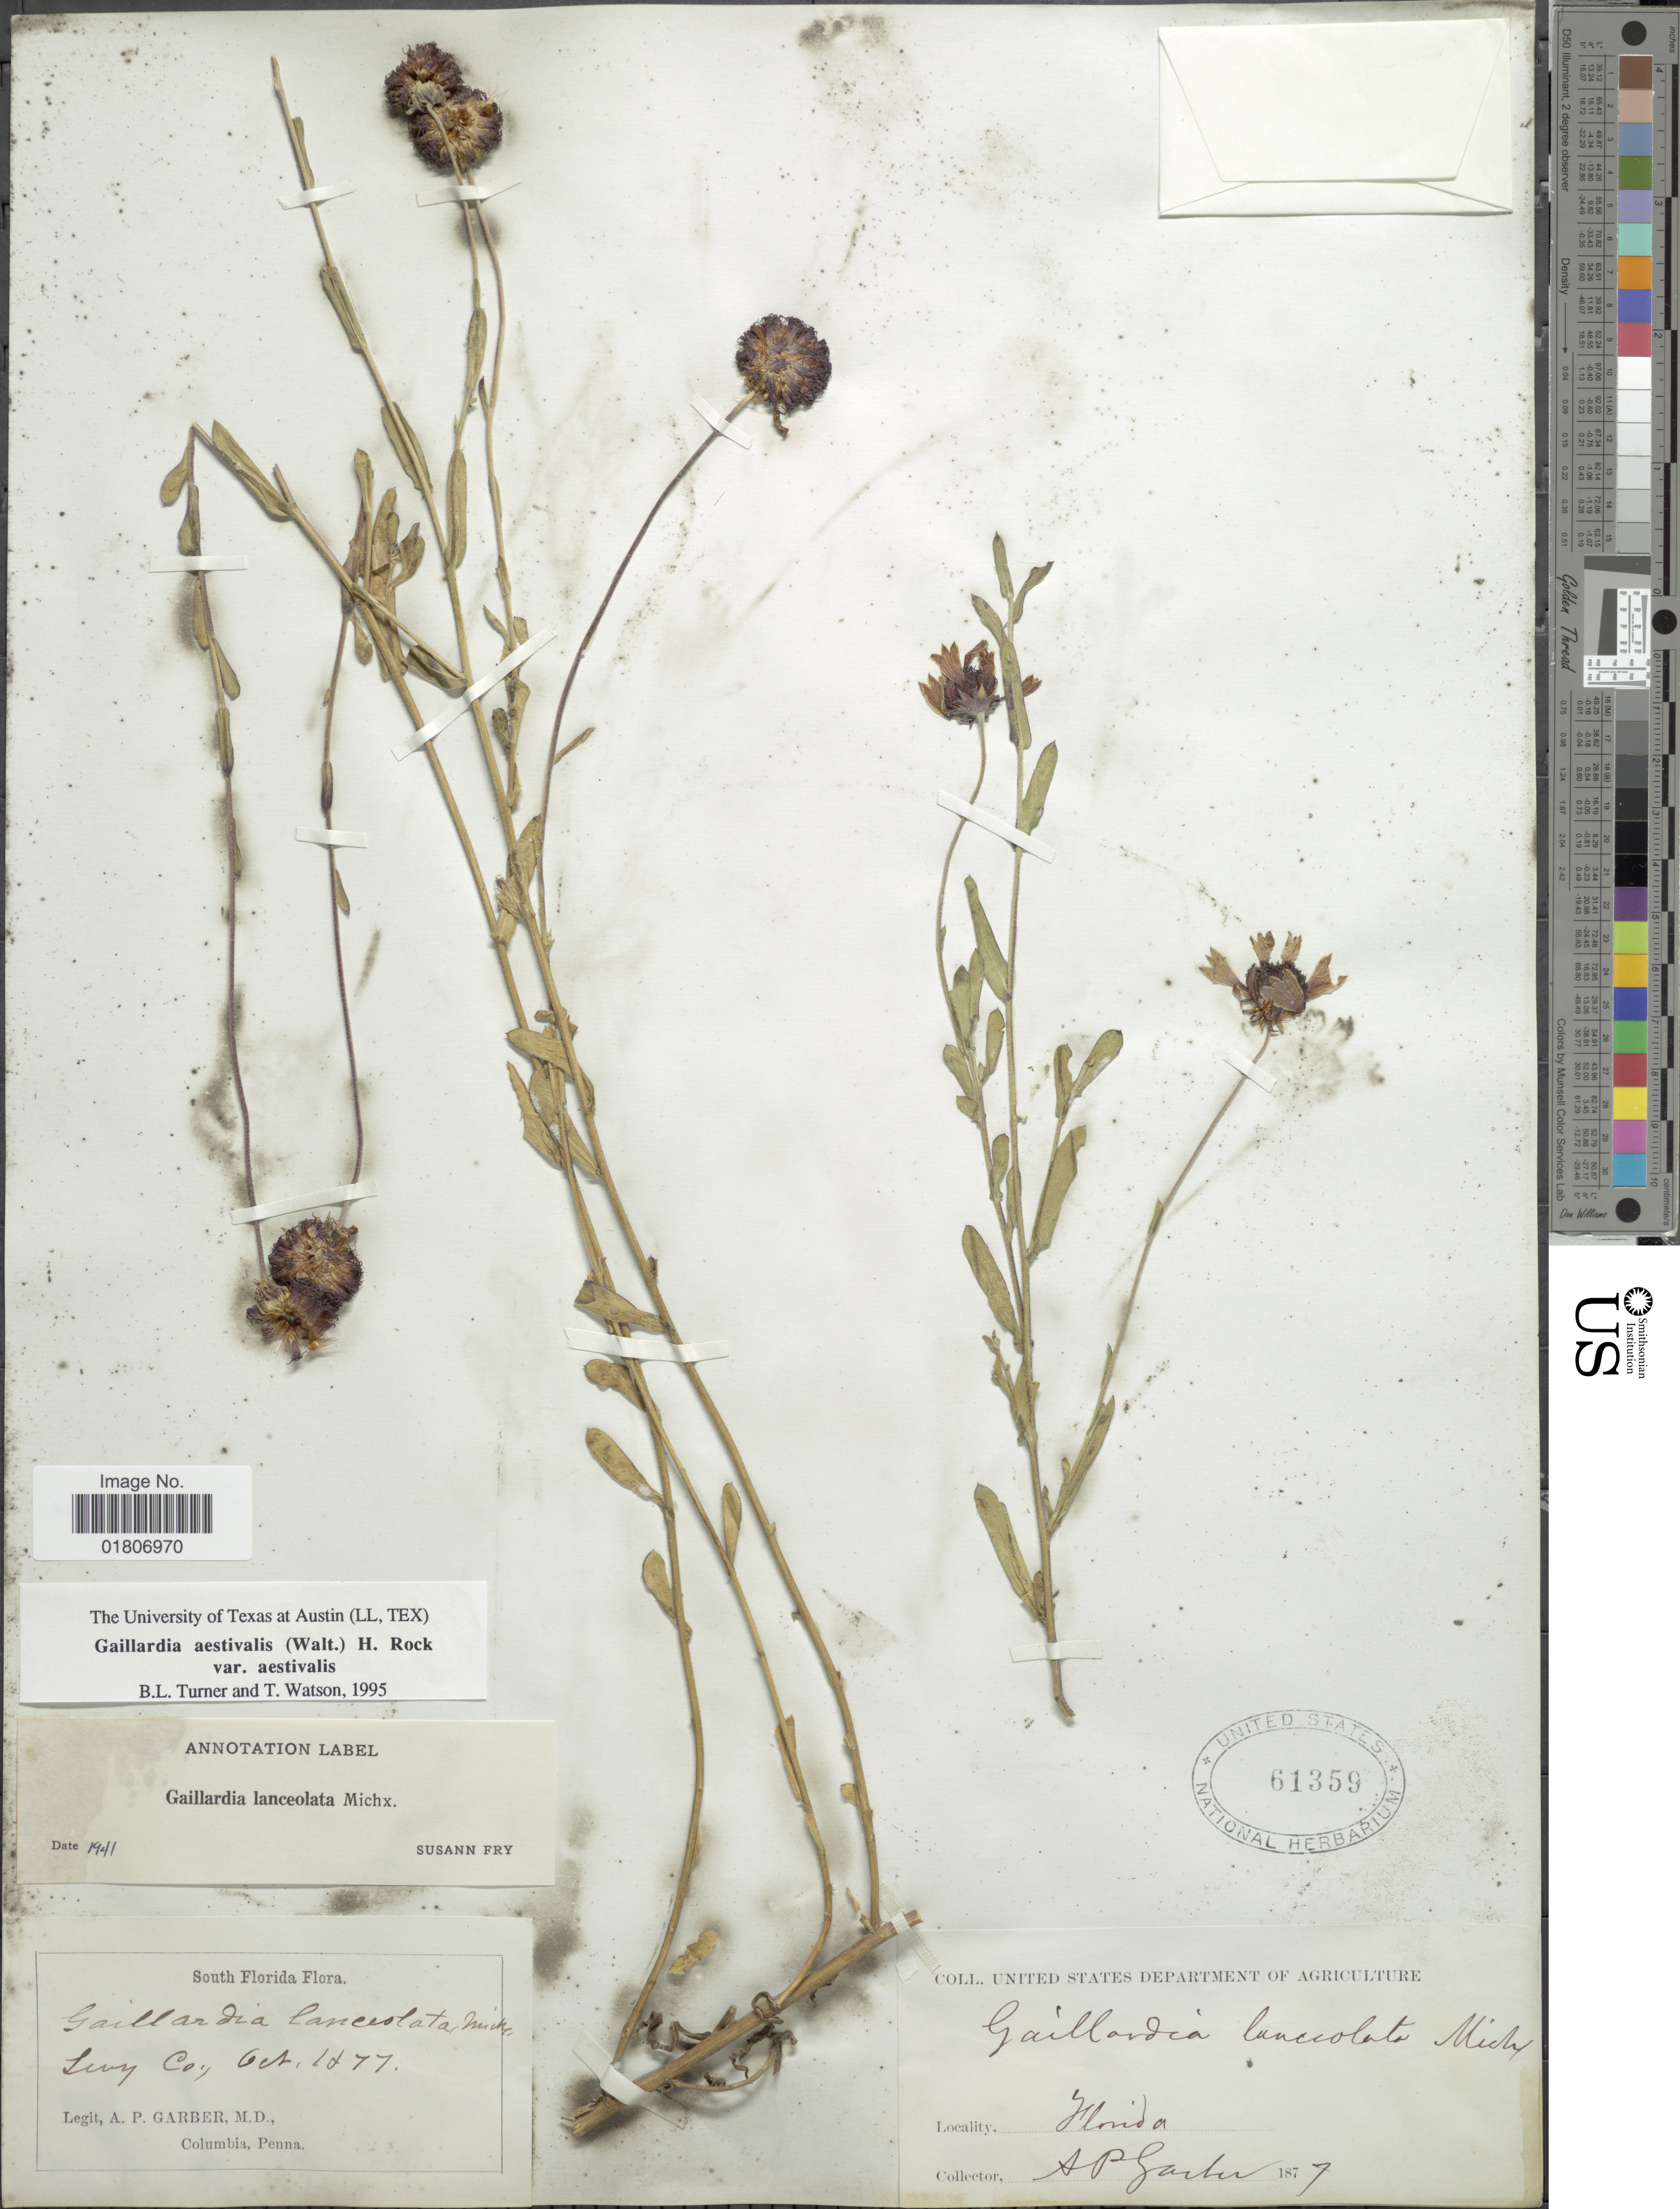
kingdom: Plantae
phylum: Tracheophyta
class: Magnoliopsida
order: Asterales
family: Asteraceae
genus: Gaillardia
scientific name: Gaillardia aestivalis var. aestivalis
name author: (Walter) H. Rock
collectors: A. P. Garber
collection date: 1877-10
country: United States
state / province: Florida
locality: Lerry Co.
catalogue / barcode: US 61359